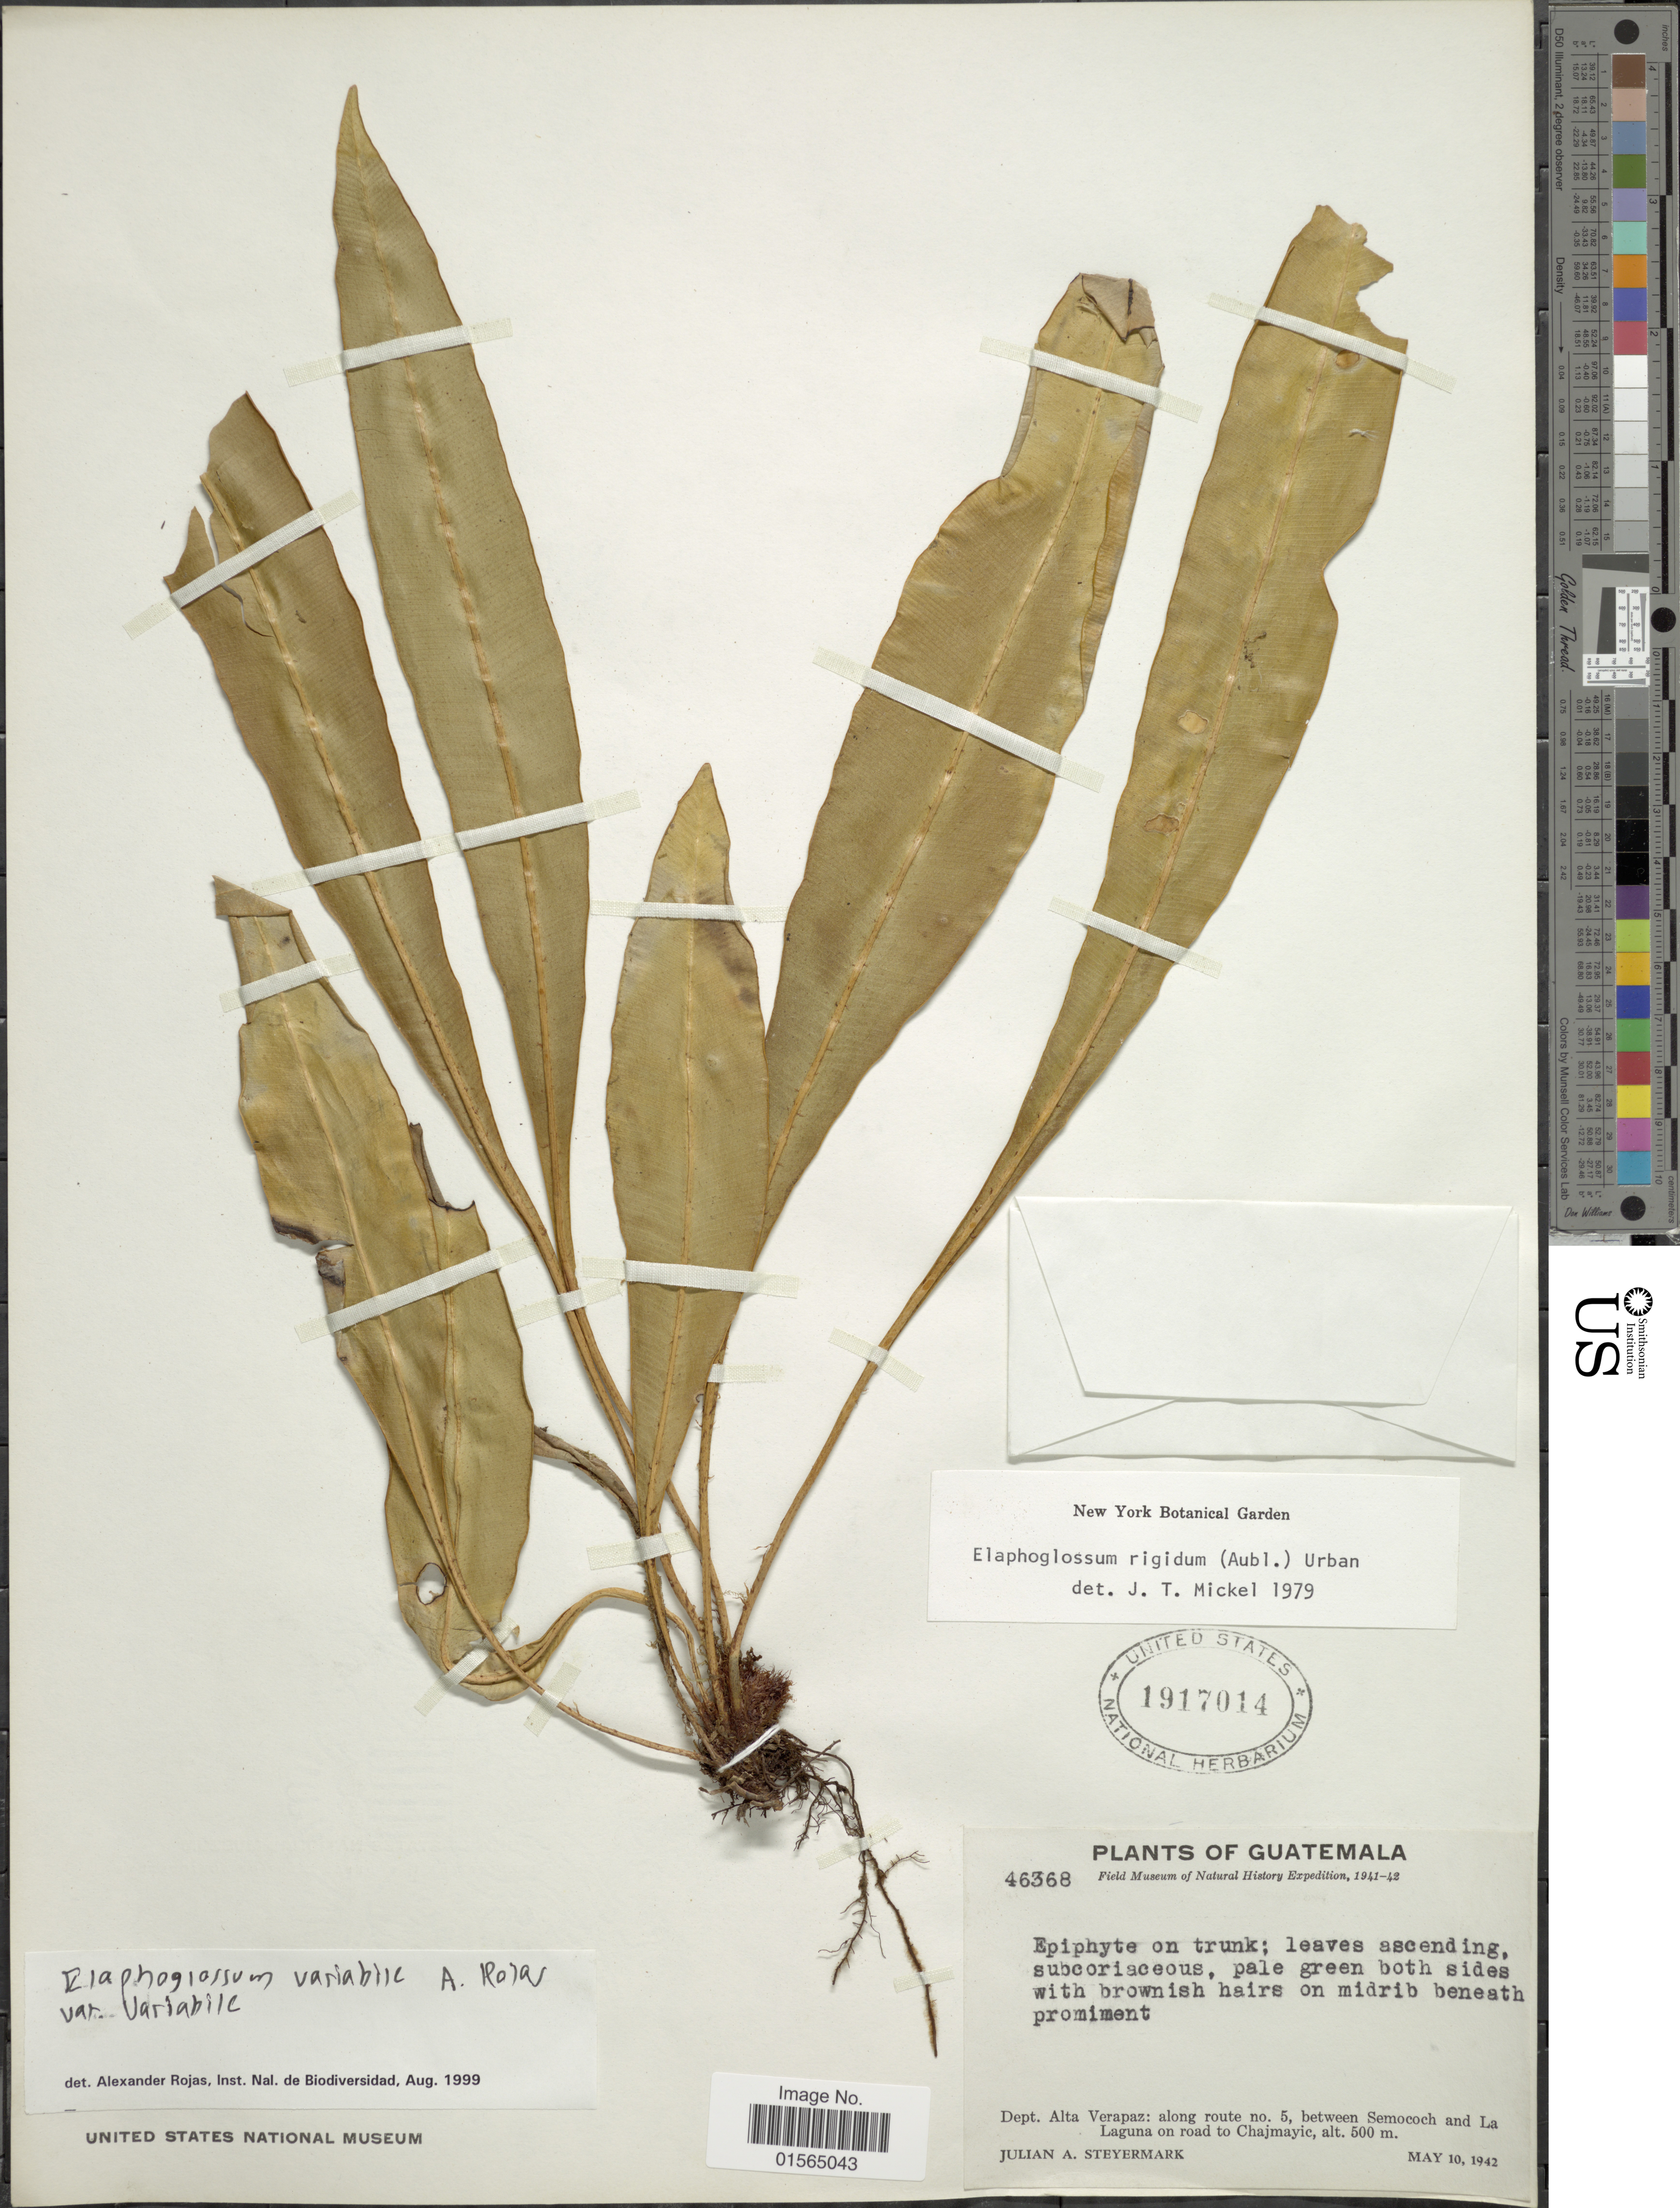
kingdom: Plantae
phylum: Tracheophyta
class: Polypodiopsida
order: Polypodiales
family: Dryopteridaceae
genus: Elaphoglossum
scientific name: Elaphoglossum sporadolepis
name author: (Kunze ex Kuhn) T. Moore ex C. Chr.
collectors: J. Steyermark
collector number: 46368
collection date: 1942-05-10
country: Guatemala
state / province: Alta Verapaz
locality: Along route no. 5 , between Semoeoch and La Laguna on road to Chajmayic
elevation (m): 500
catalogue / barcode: US 1917014